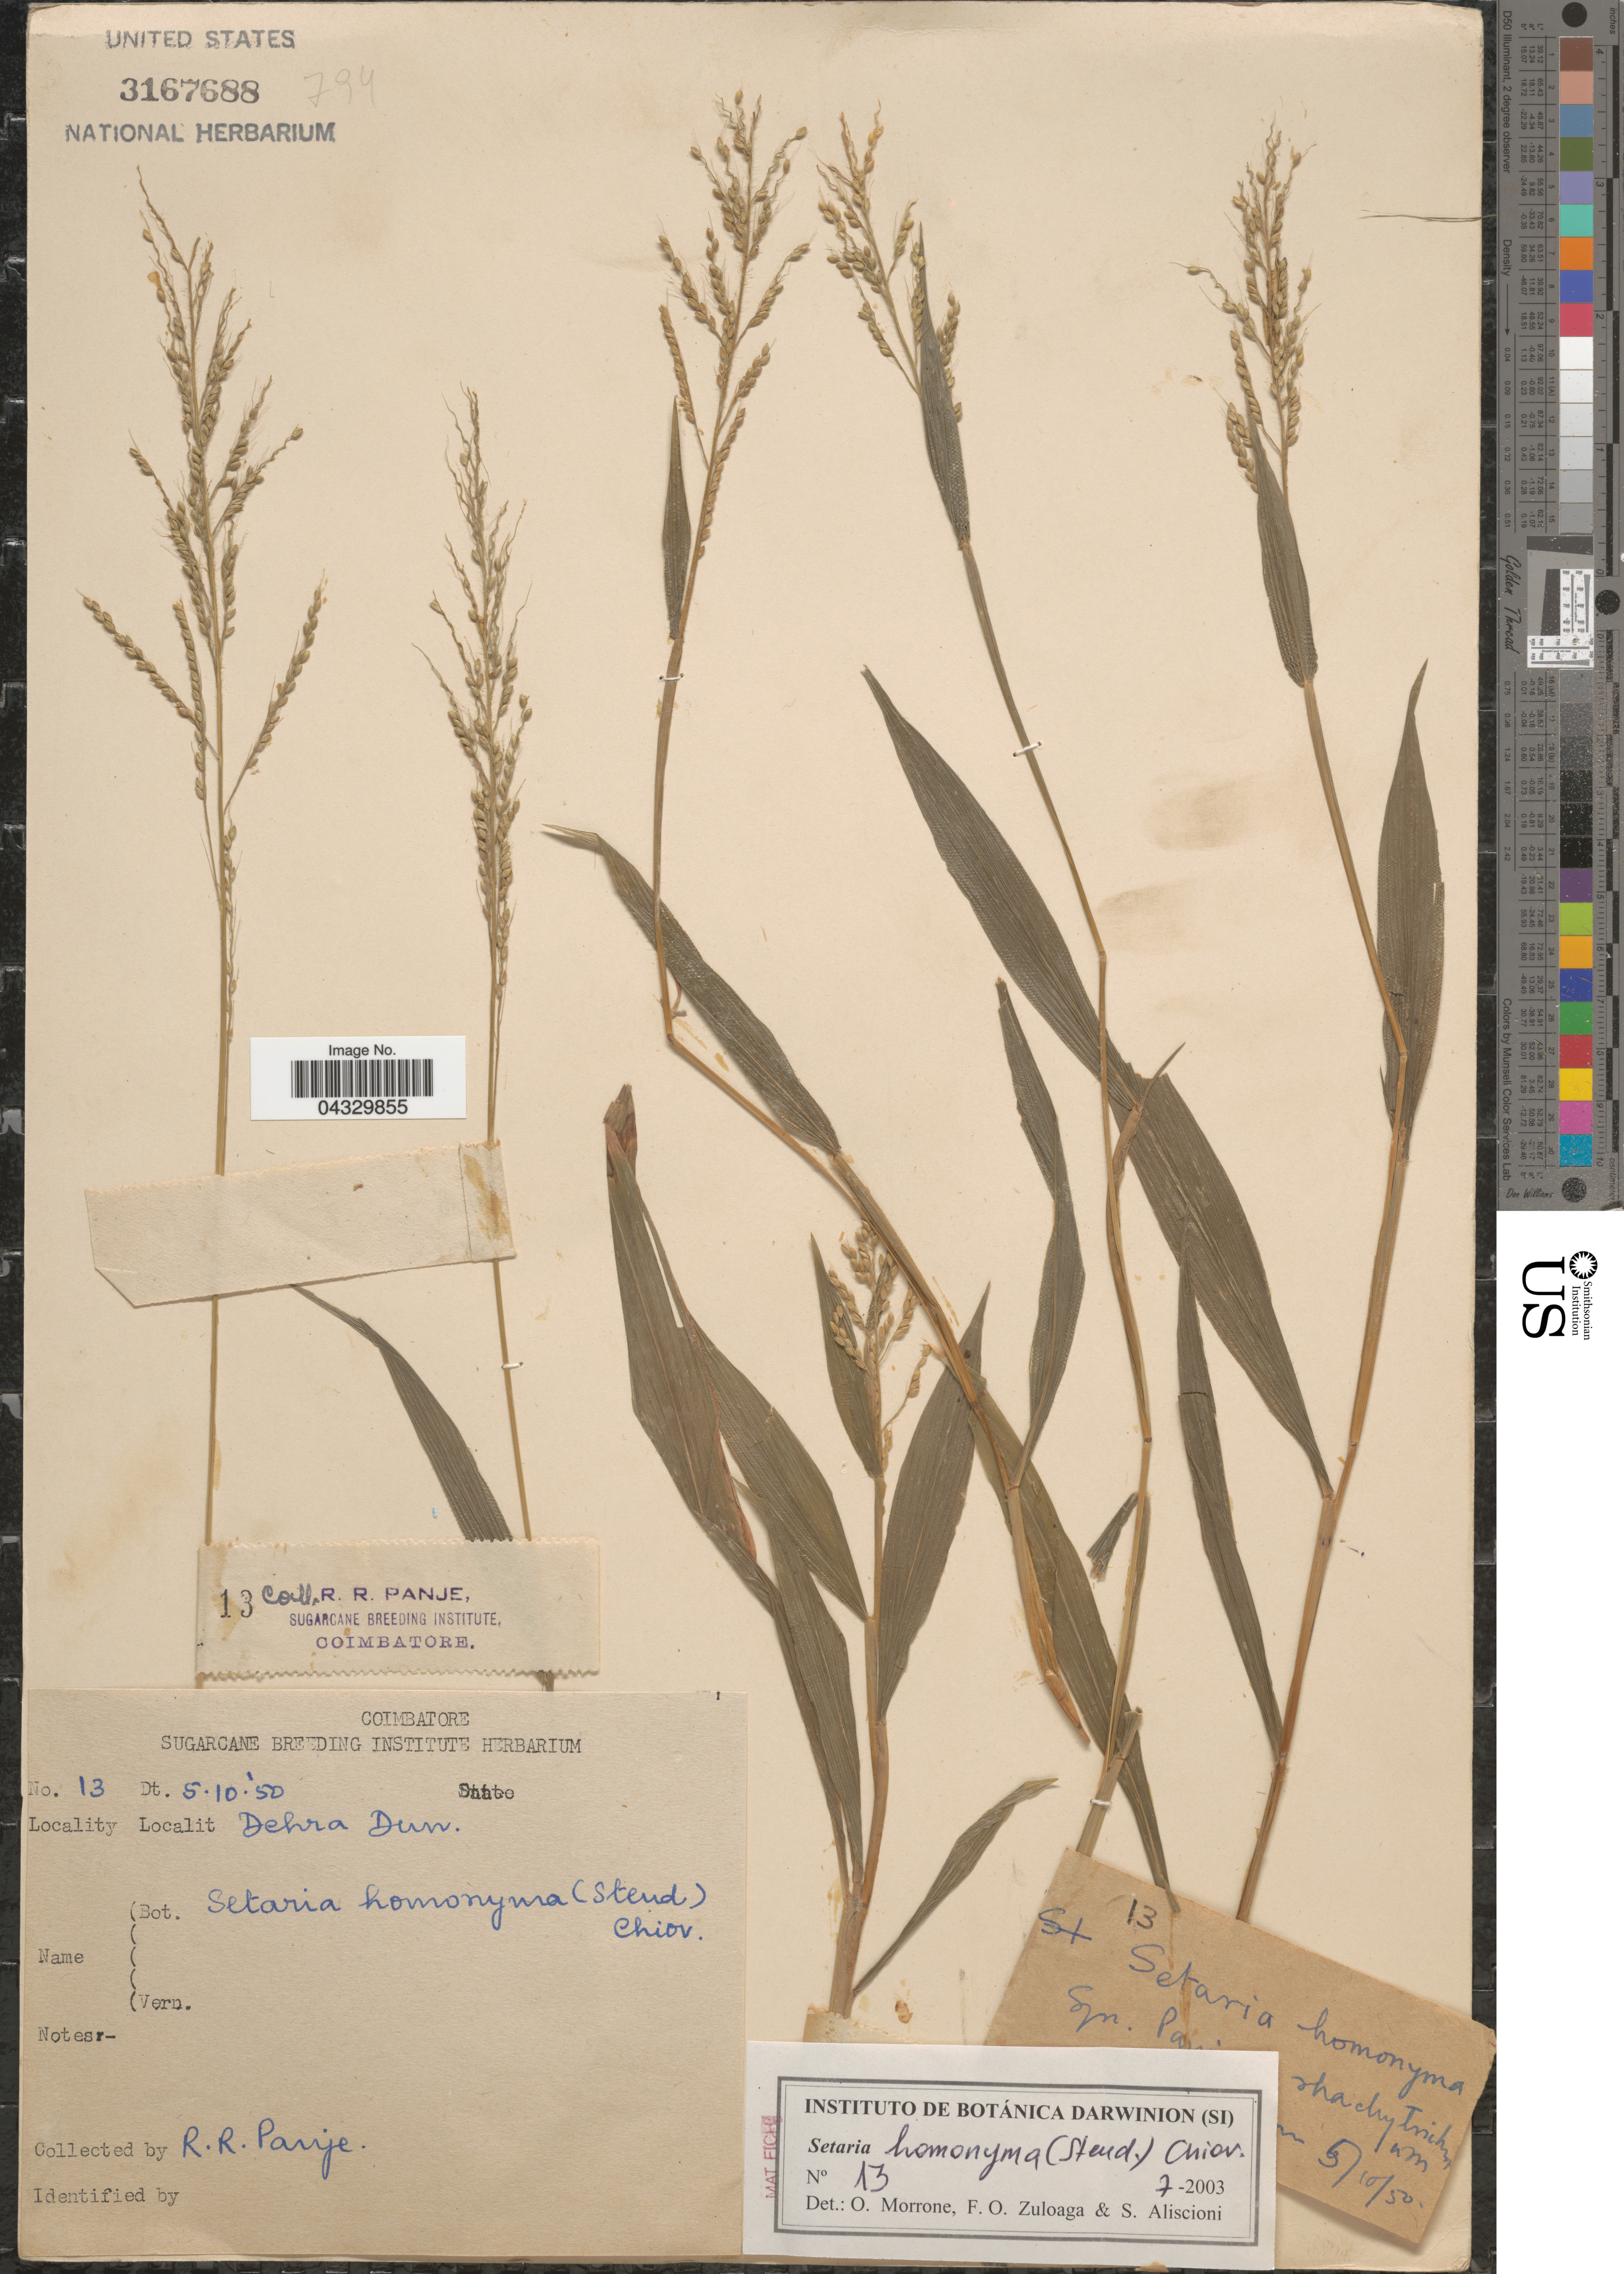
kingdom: Plantae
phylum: Tracheophyta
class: Liliopsida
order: Poales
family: Poaceae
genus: Setaria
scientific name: Setaria homonyma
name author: (Steud.) Chiov.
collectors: R. Panje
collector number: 13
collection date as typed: Transcribed d/m/y: 5/10/50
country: India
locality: Dehra Dun.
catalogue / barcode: US 3167688